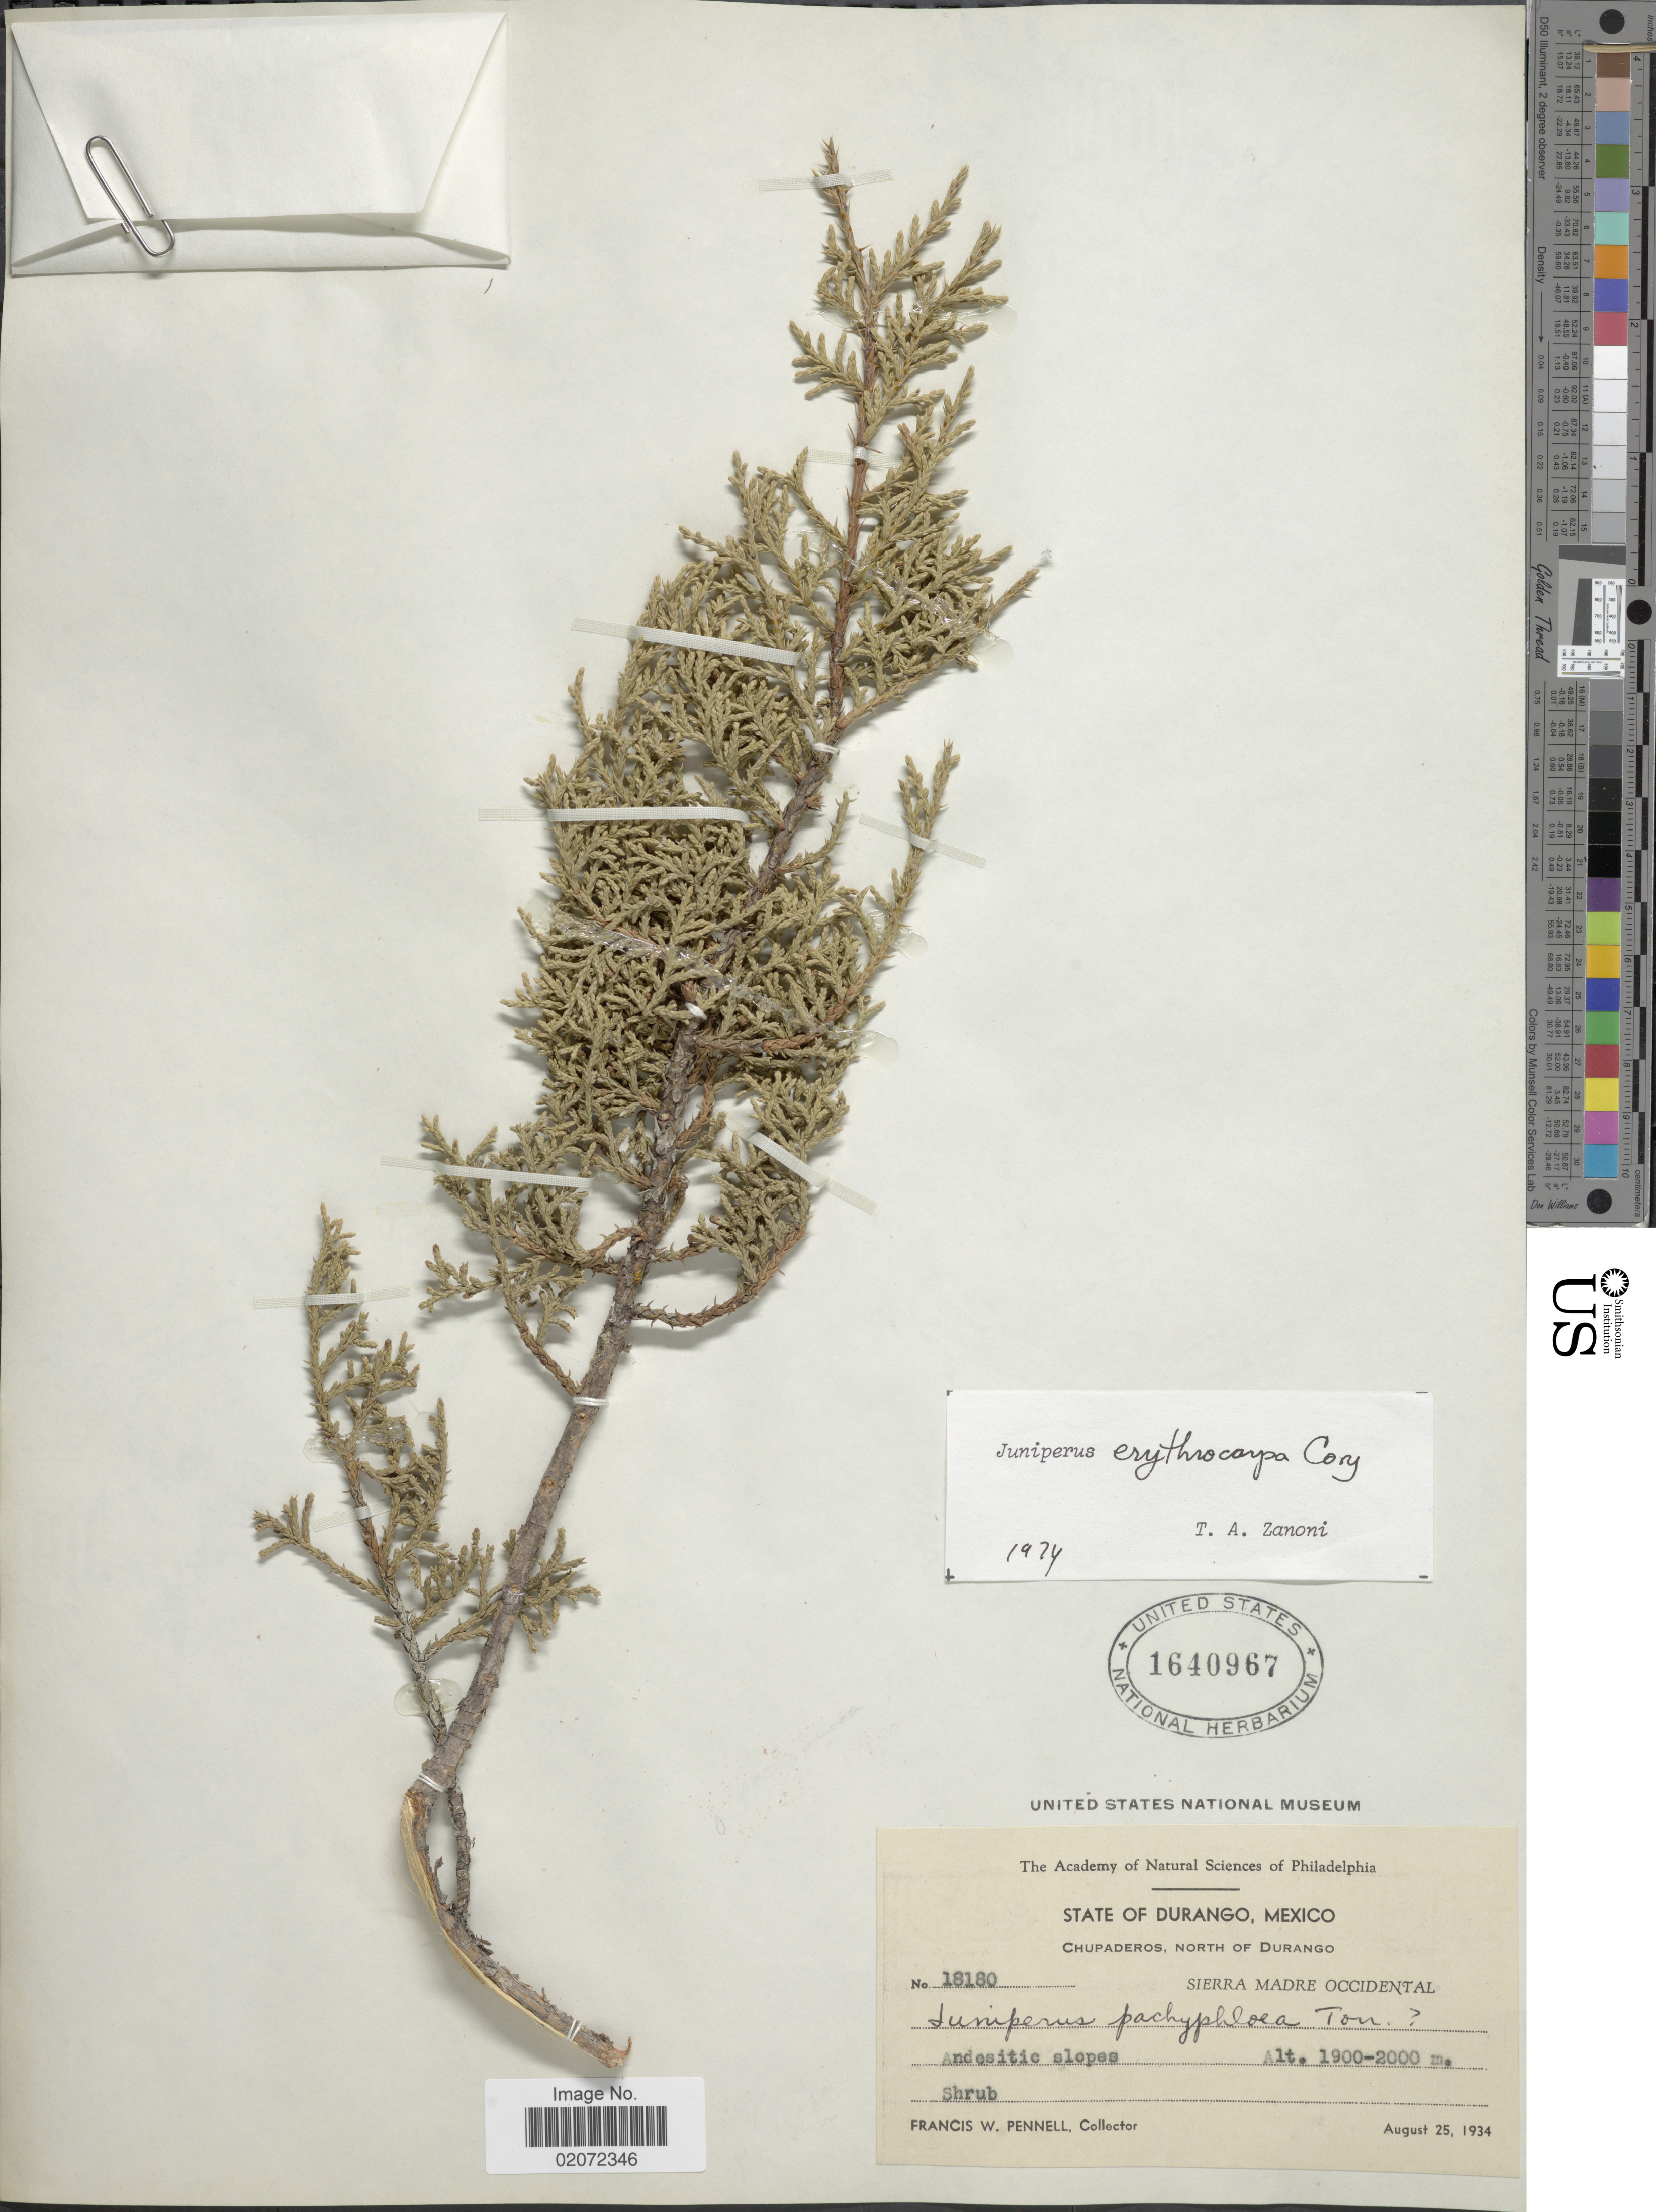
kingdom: Plantae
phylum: Tracheophyta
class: Pinopsida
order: Pinales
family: Cupressaceae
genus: Juniperus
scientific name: Juniperus coahuilensis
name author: (Martínez) Gaussen ex R.P. Adams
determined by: Ferguson, G. M.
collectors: F. W. Pennell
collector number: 18180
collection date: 1934-08-25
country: Mexico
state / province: Durango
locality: Chupaderos, north of Durango. Sierra Madre Occidental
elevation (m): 1900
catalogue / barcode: US 1640967